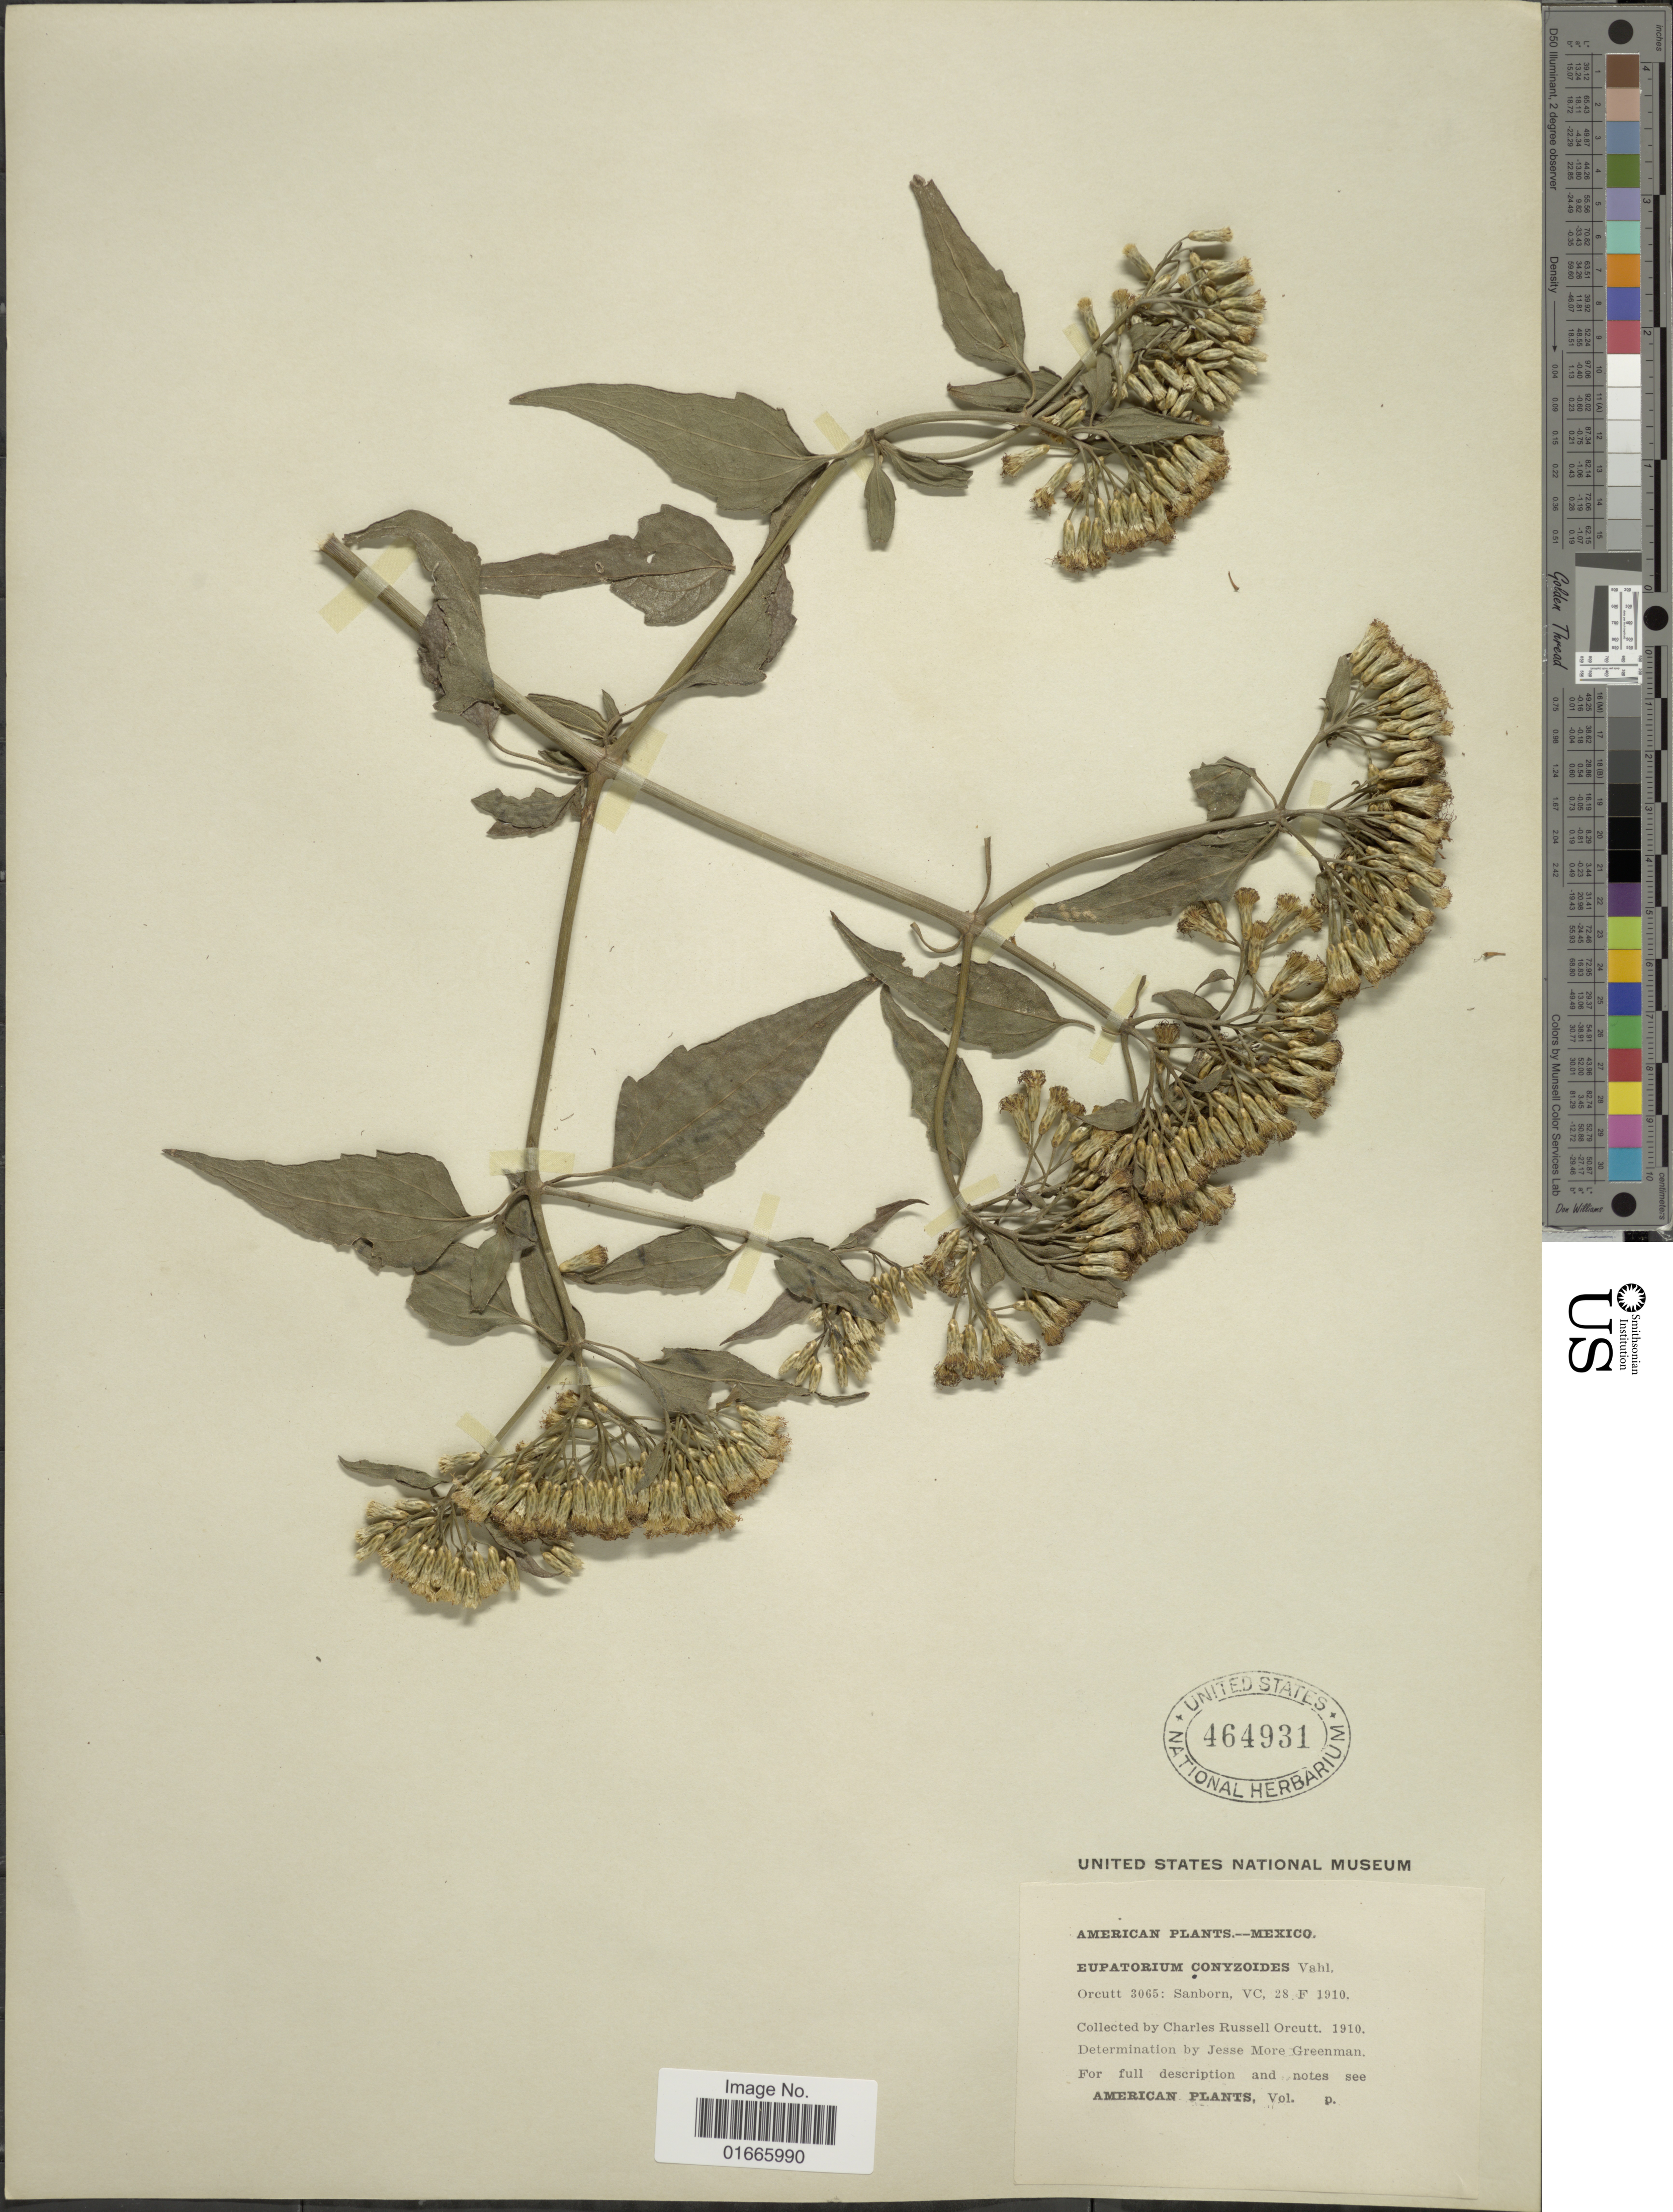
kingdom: Plantae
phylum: Tracheophyta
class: Magnoliopsida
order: Asterales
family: Asteraceae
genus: Chromolaena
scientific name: Chromolaena odorata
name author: (L.) R.M. King & H. Rob.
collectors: C. R. Orcutt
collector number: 3065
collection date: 1910-02-28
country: Mexico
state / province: Veracruz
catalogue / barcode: US 464931